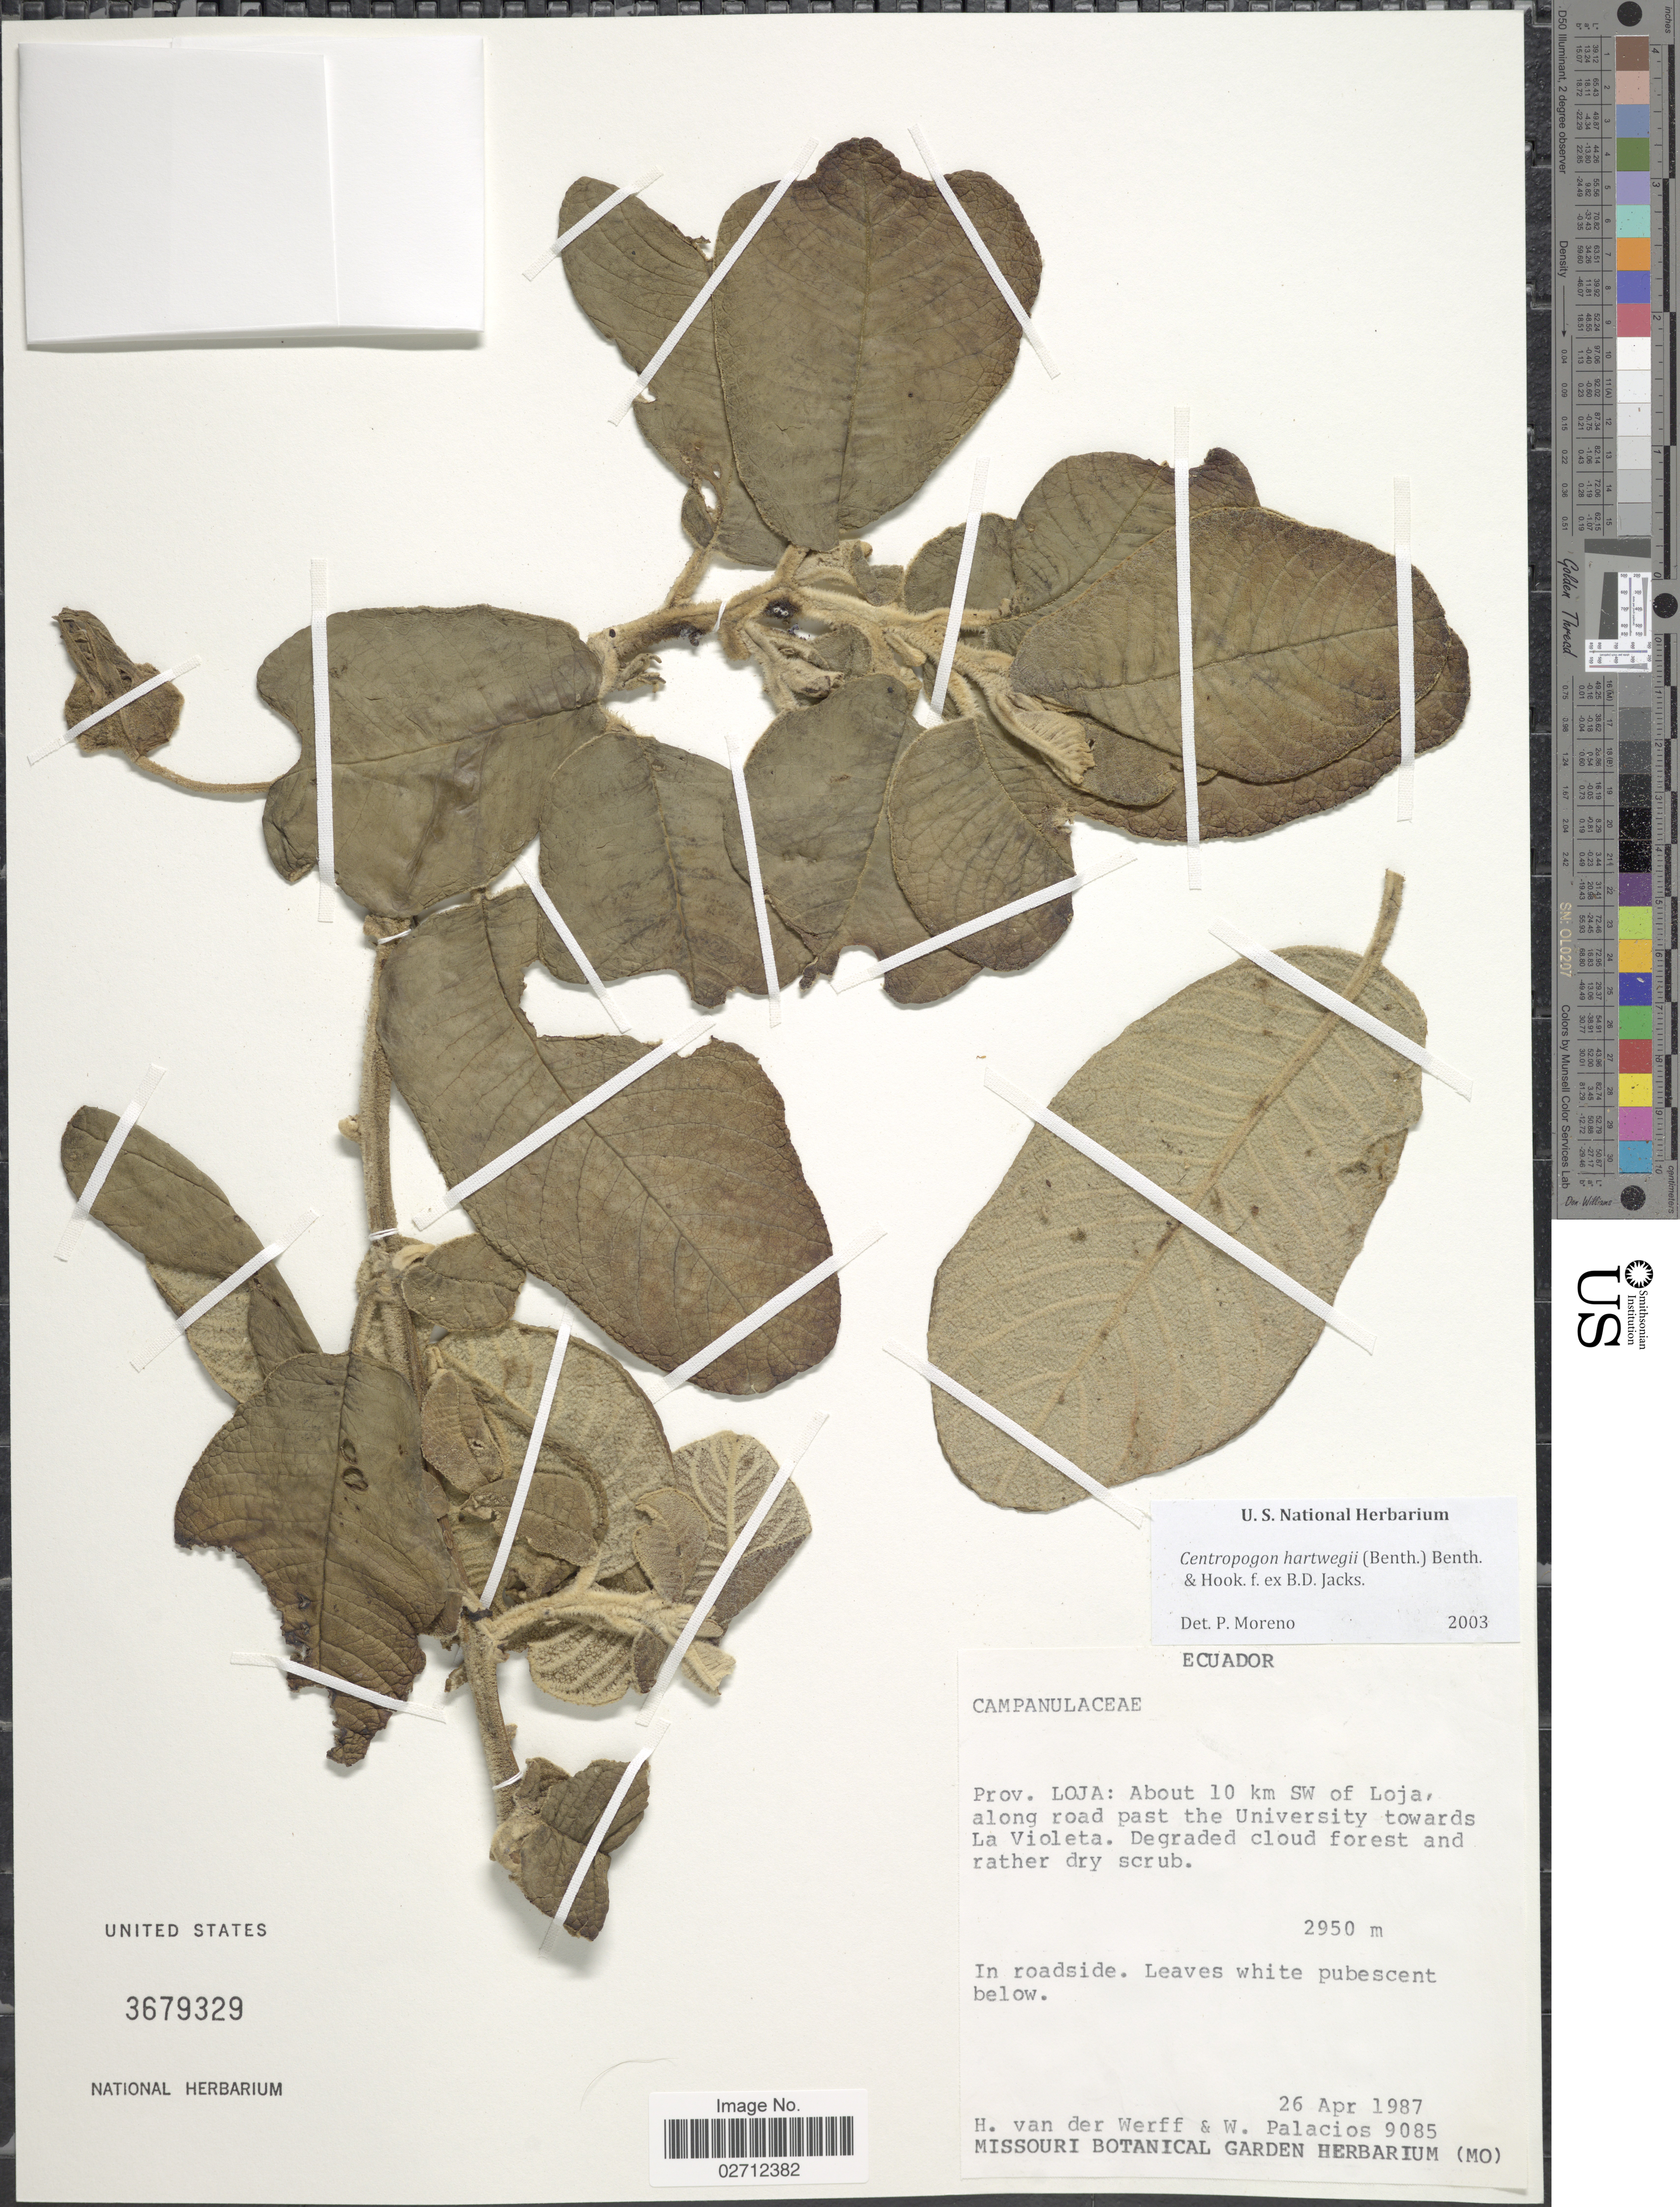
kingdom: Plantae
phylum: Tracheophyta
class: Magnoliopsida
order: Asterales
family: Campanulaceae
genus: Centropogon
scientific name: Centropogon hartwegii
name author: (Benth.) Benth. & Hook. f. ex B.D. Jacks.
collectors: H. van der Werff & W. Palacios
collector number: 9085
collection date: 1987-04-26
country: Ecuador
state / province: Loja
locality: About 10 km SW of Loja, along road past the University towards La Violeta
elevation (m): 2950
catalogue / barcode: US 3679329